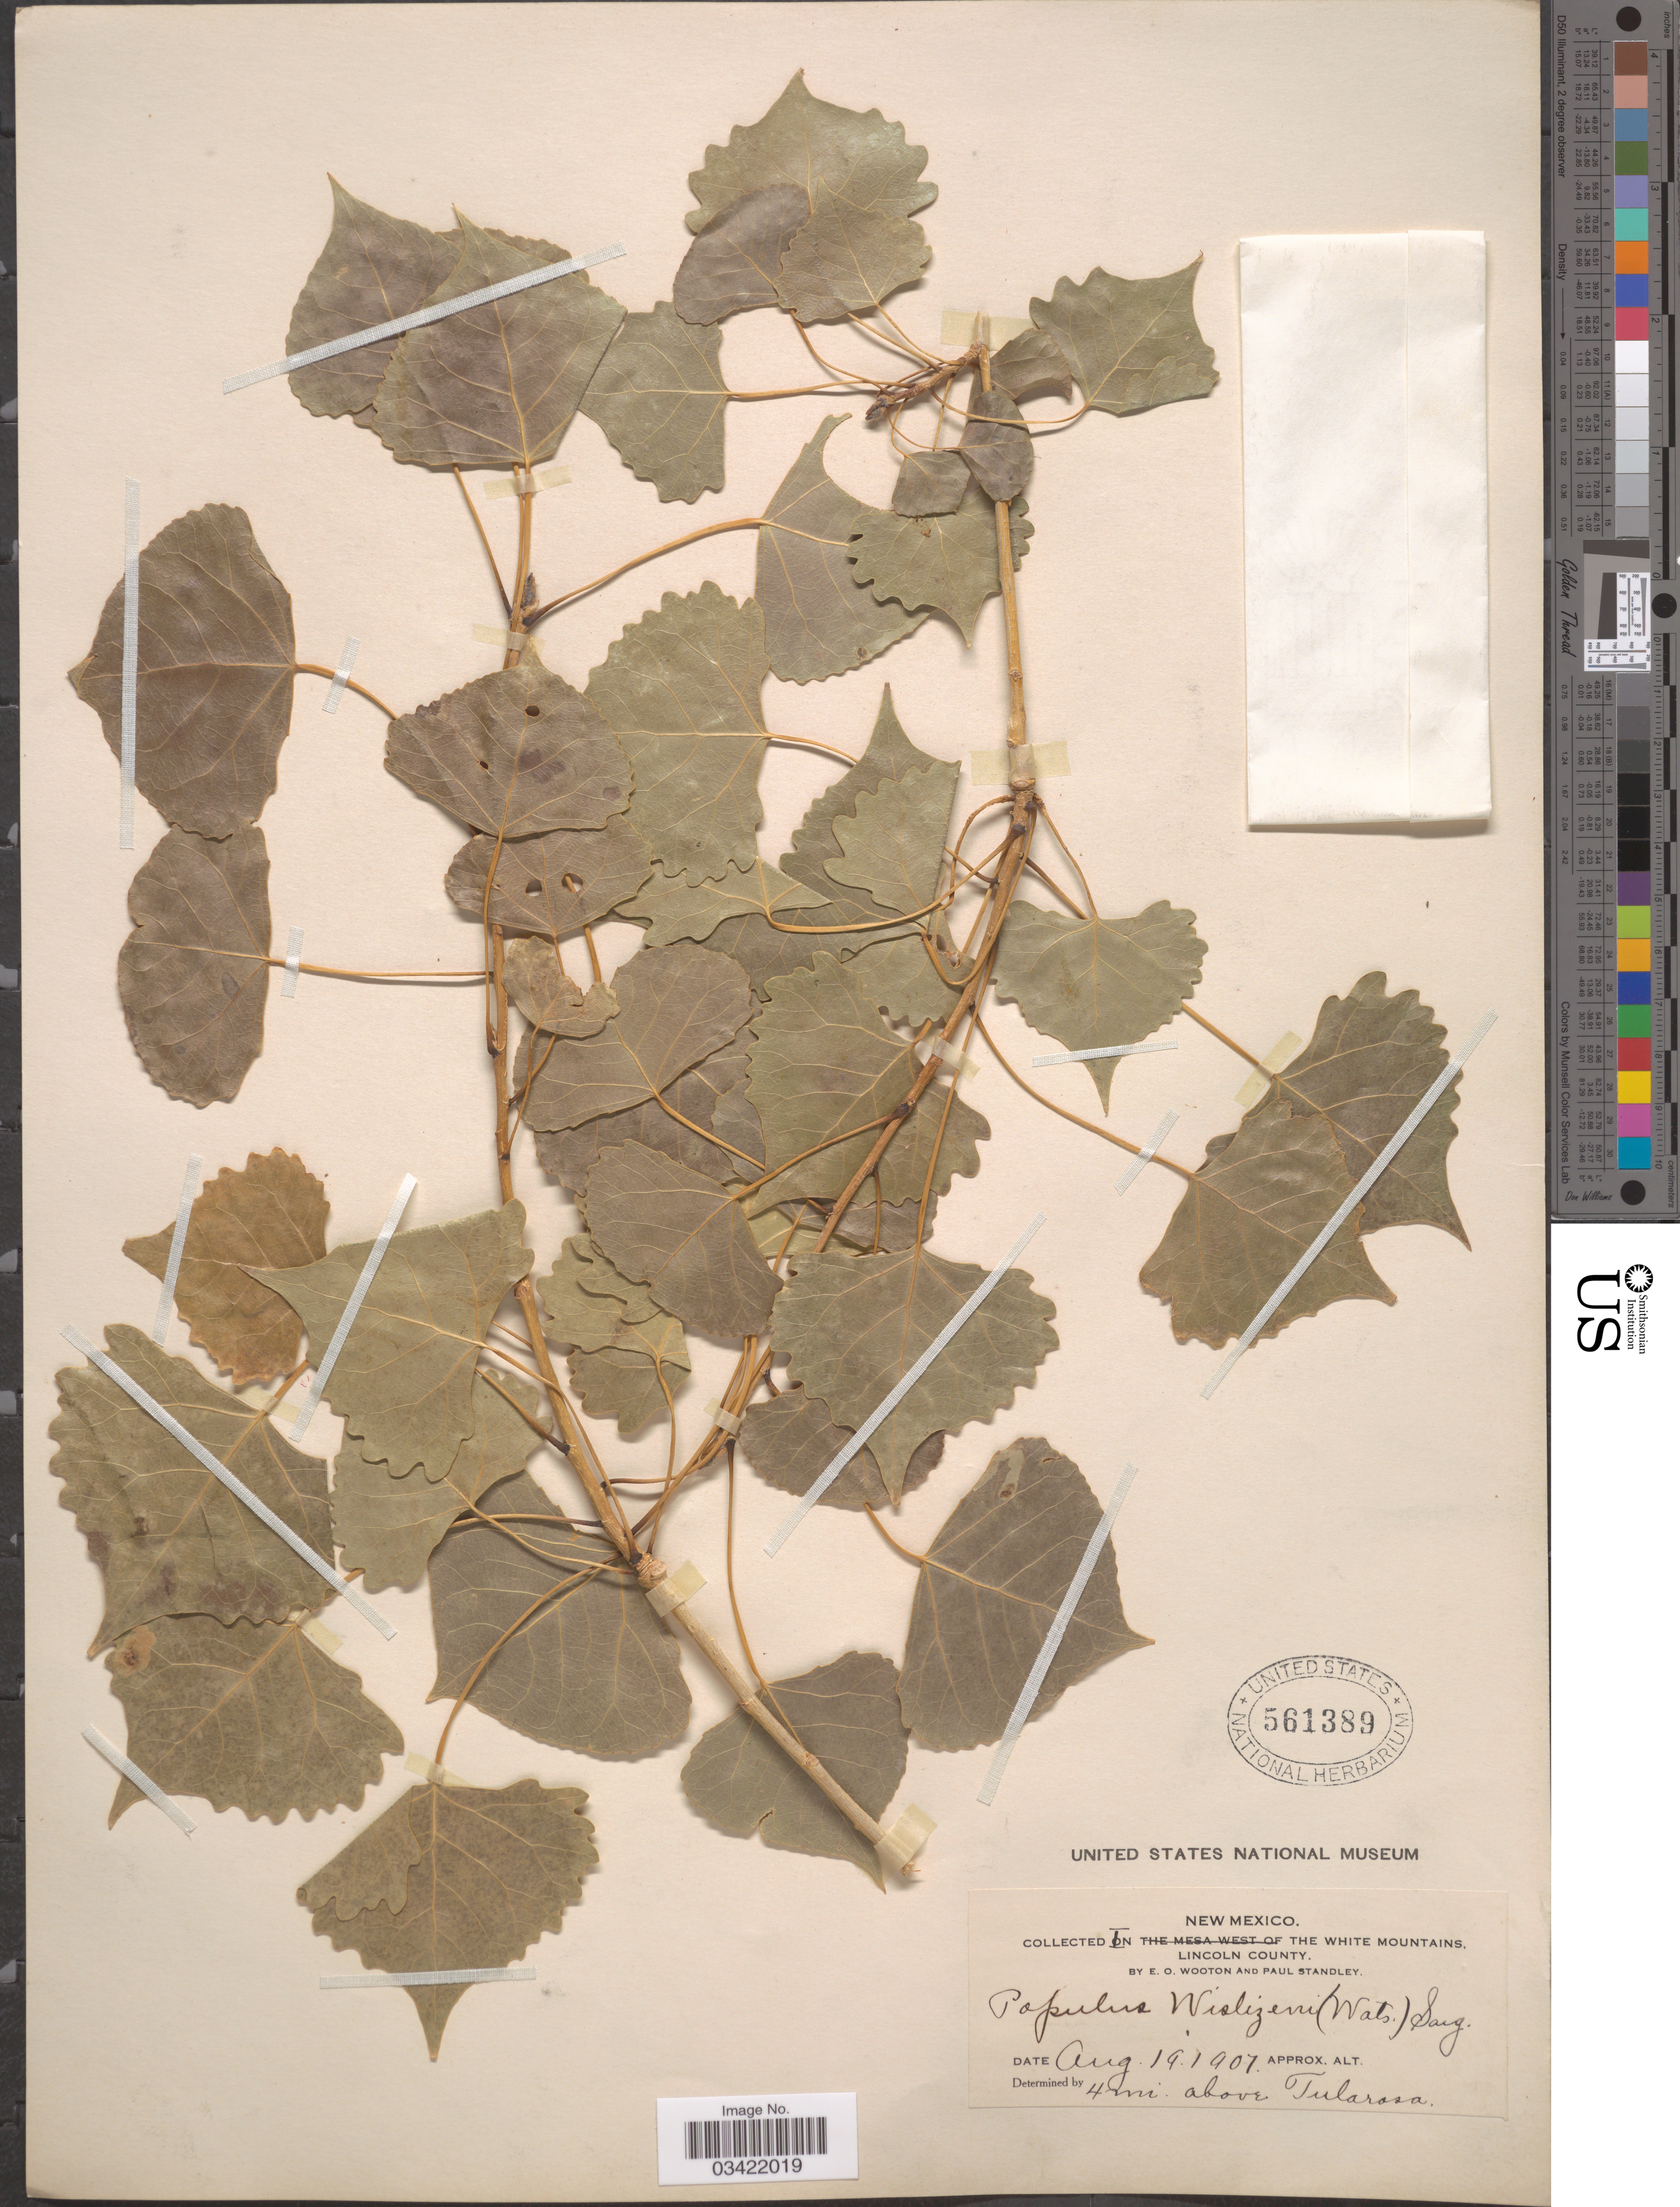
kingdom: Plantae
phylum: Tracheophyta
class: Magnoliopsida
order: Malpighiales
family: Salicaceae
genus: Populus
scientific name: Populus deltoides subsp. wislizeni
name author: (S. Watson) Eckenw.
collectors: E. O. Wooton & P. C. Standley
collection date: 1907-08-19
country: United States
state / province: New Mexico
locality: In the White Mountains, Lincoln County. 4 mi. above Tularosa.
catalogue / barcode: US 561389